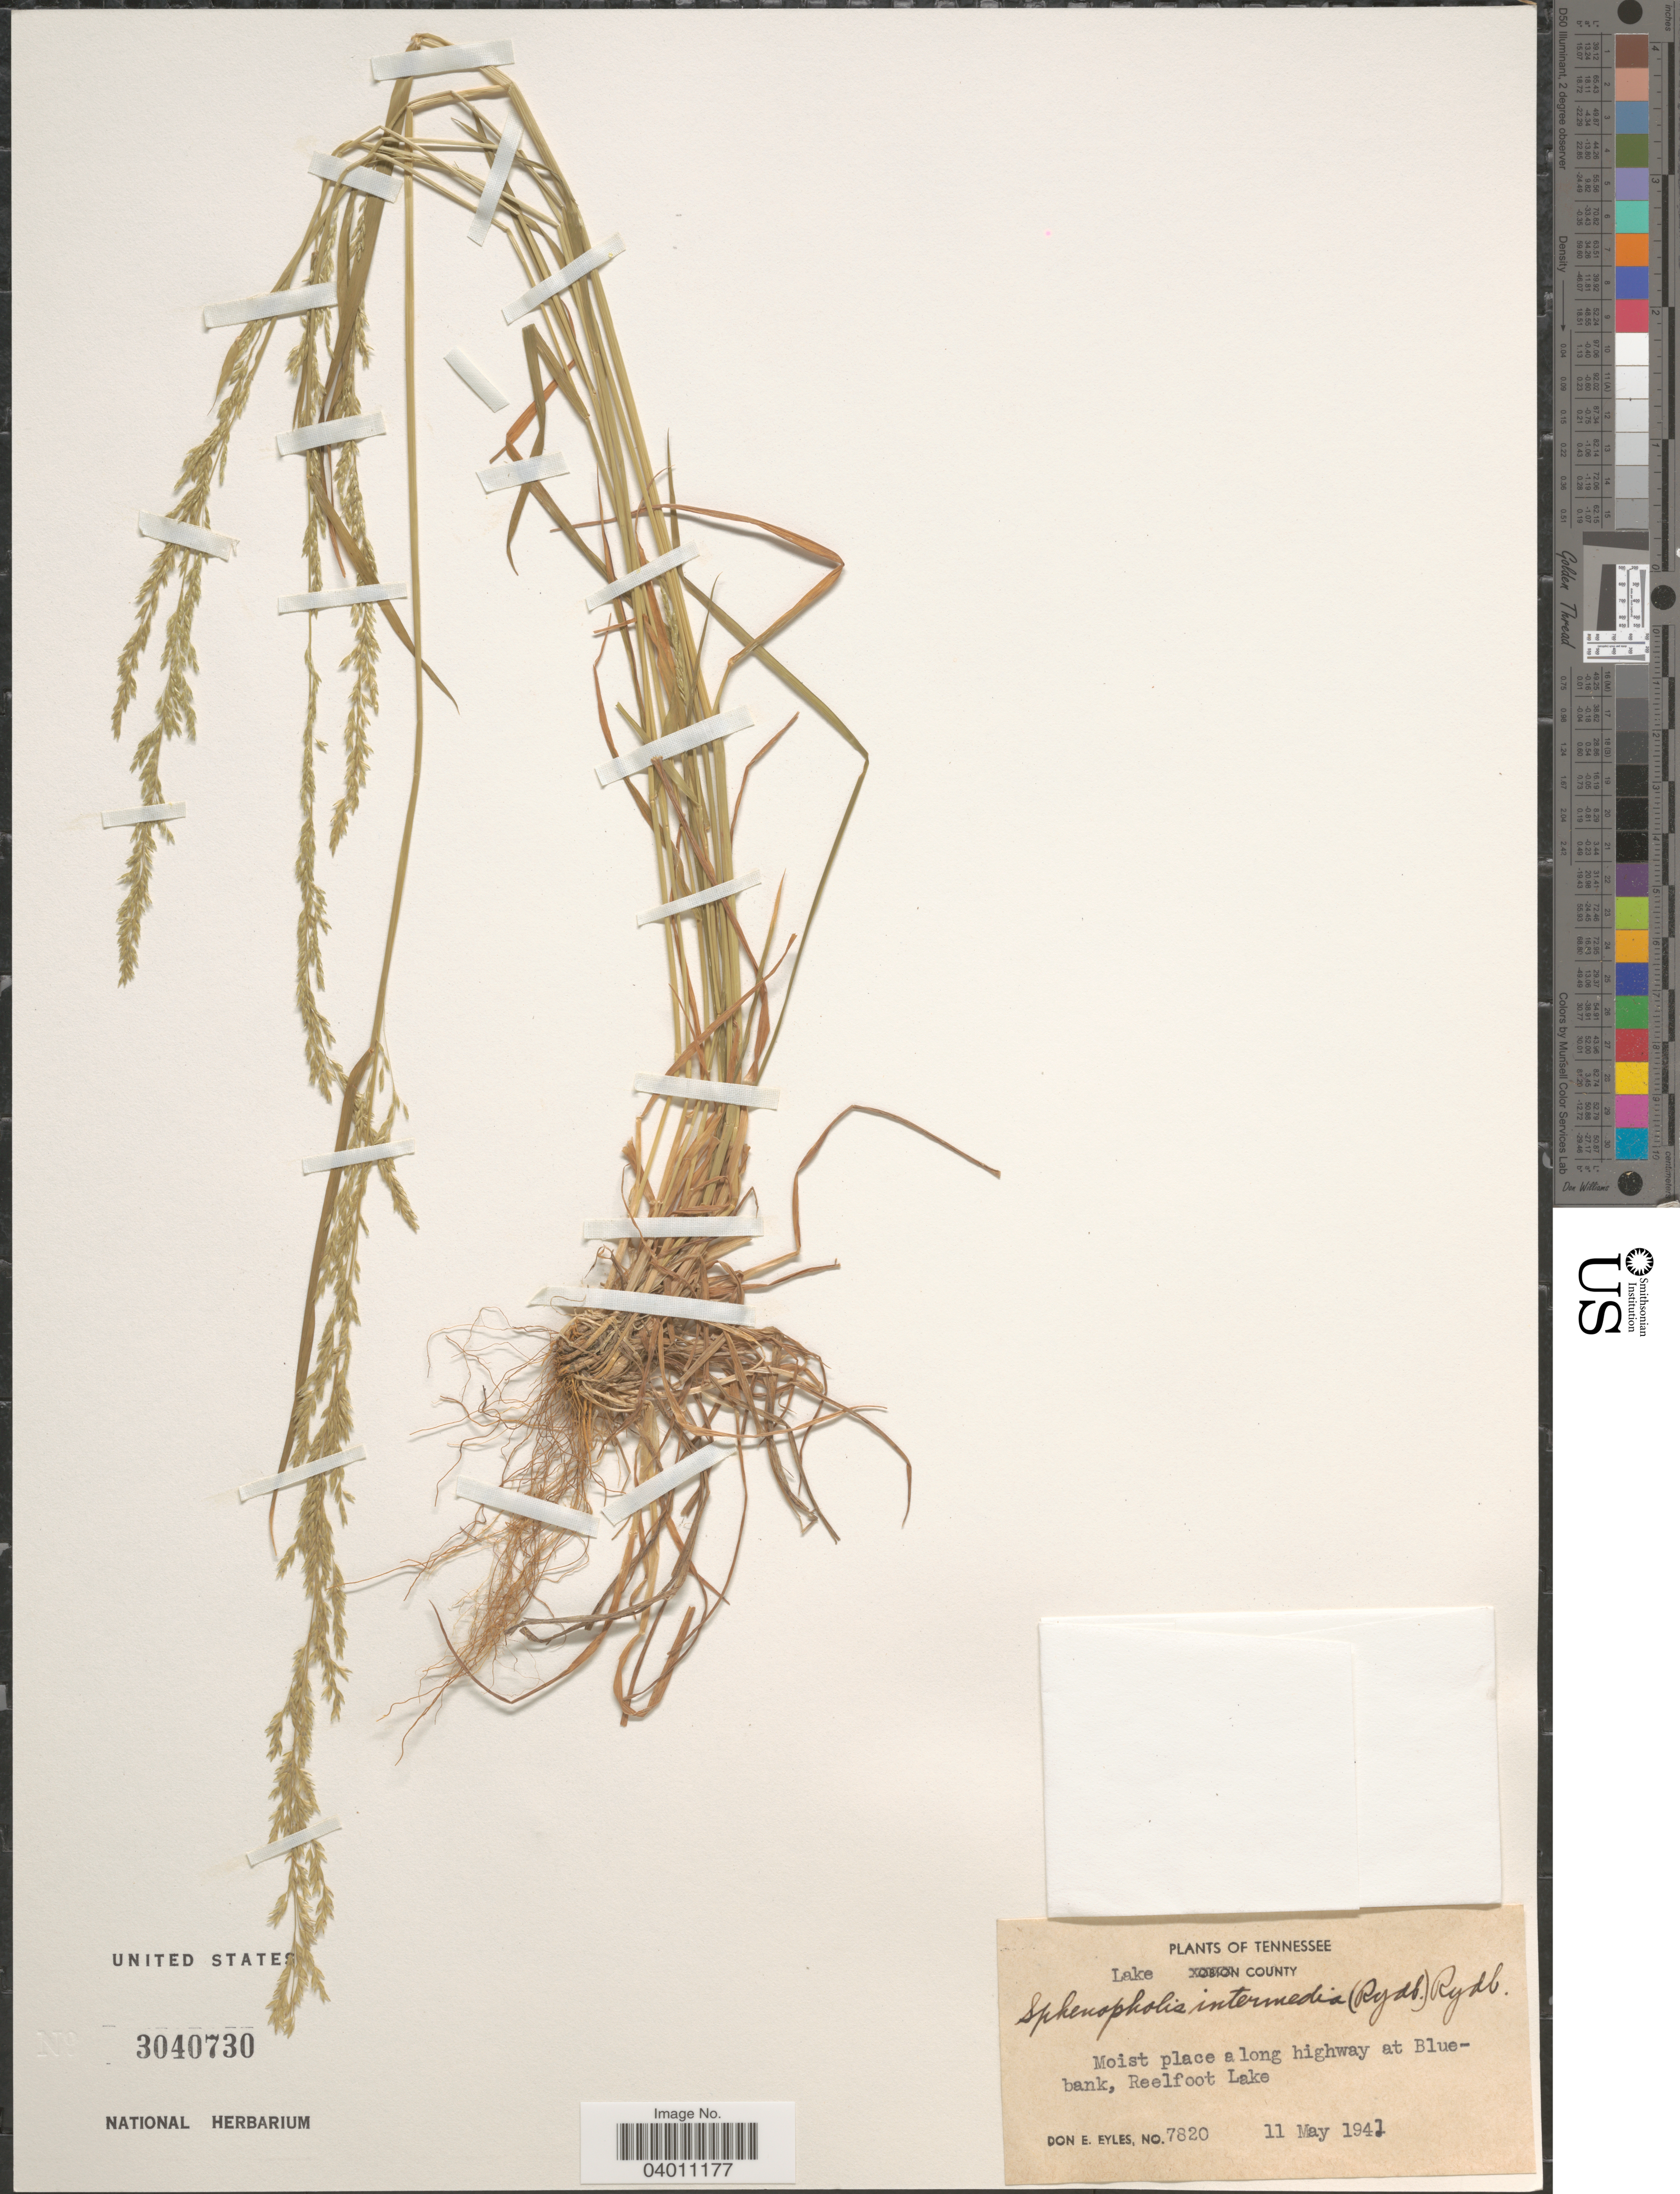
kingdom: Plantae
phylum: Tracheophyta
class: Liliopsida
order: Poales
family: Poaceae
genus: Sphenopholis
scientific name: Sphenopholis intermedia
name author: (Rydb.) Rydb.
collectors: D. Eyles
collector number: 7820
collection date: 1941-05-11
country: United States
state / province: Tennessee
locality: Lake County. Place along highway at Bluebank, Reelfoot Lake.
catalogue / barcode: US 3040730